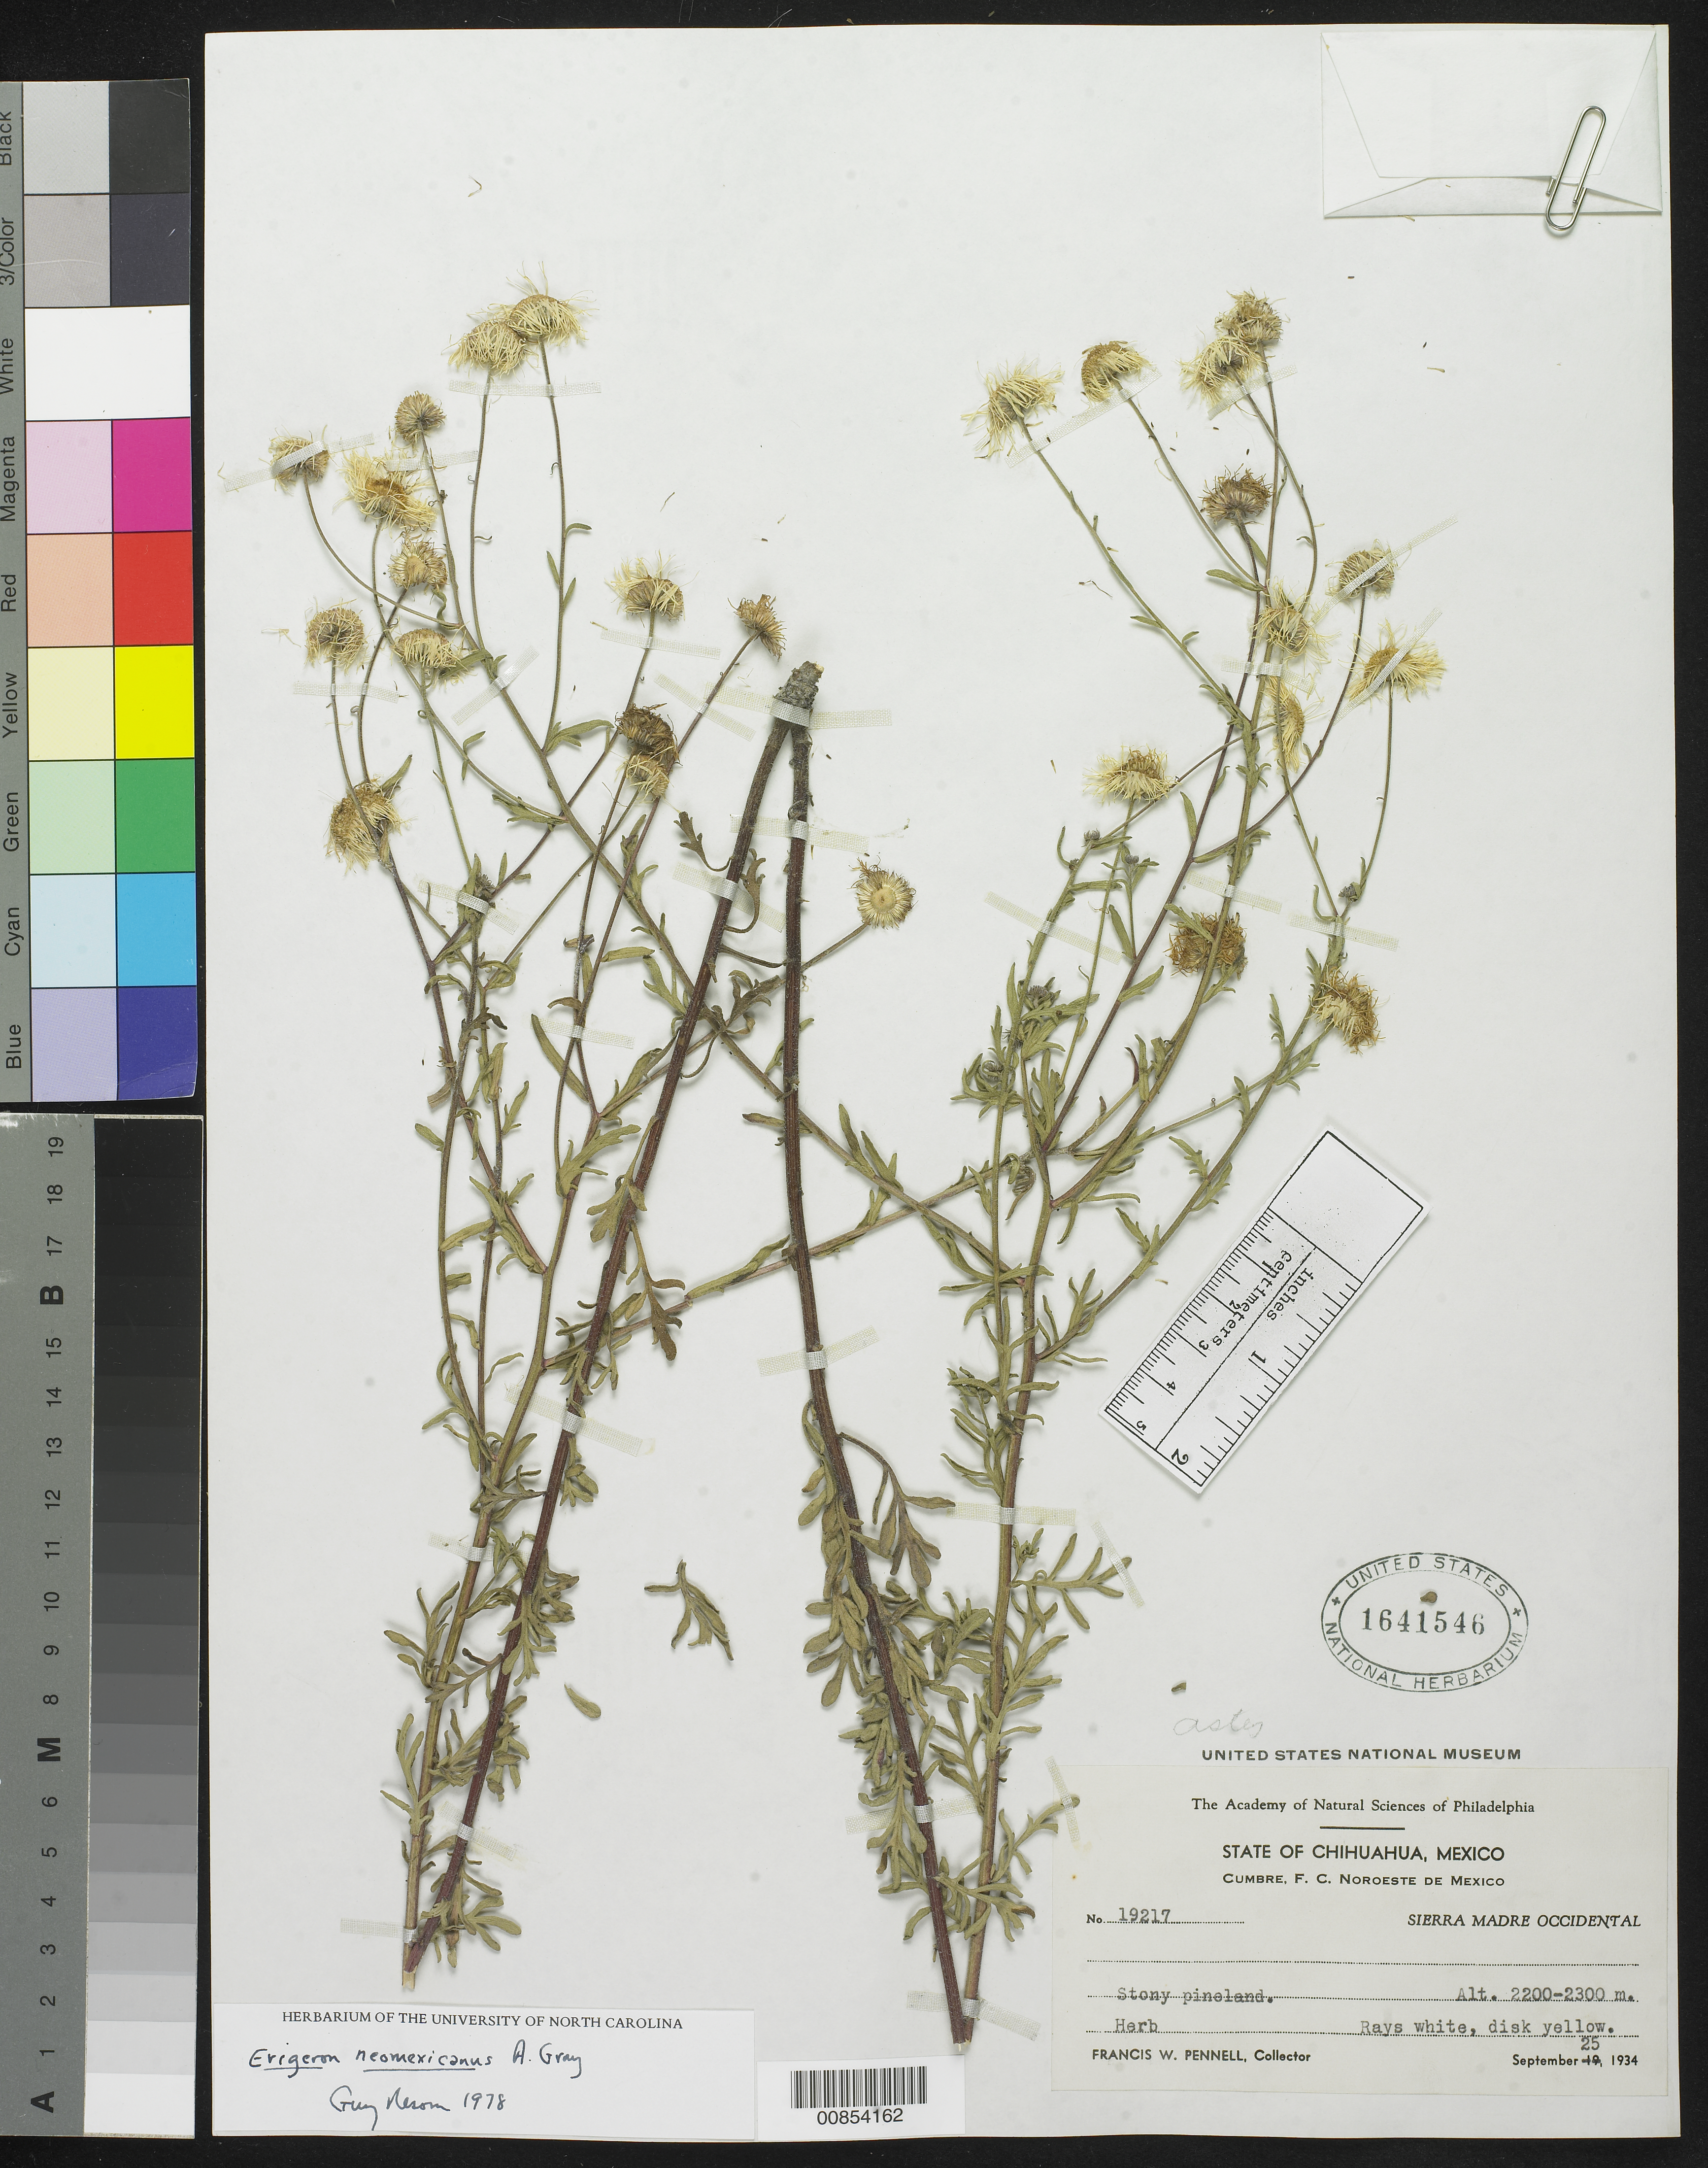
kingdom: Plantae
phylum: Tracheophyta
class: Magnoliopsida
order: Asterales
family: Asteraceae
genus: Erigeron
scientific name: Erigeron neomexicanus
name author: A. Gray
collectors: F. W. Pennell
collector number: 19217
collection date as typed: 25 Sep 1934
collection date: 1934-09-25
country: Mexico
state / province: Chihuahua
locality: Cumbre, F.C. Noroeste de Mexico. Sierra Madre Occidental, Chihuahua.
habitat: Stony pineland.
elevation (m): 2300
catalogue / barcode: US 1641546